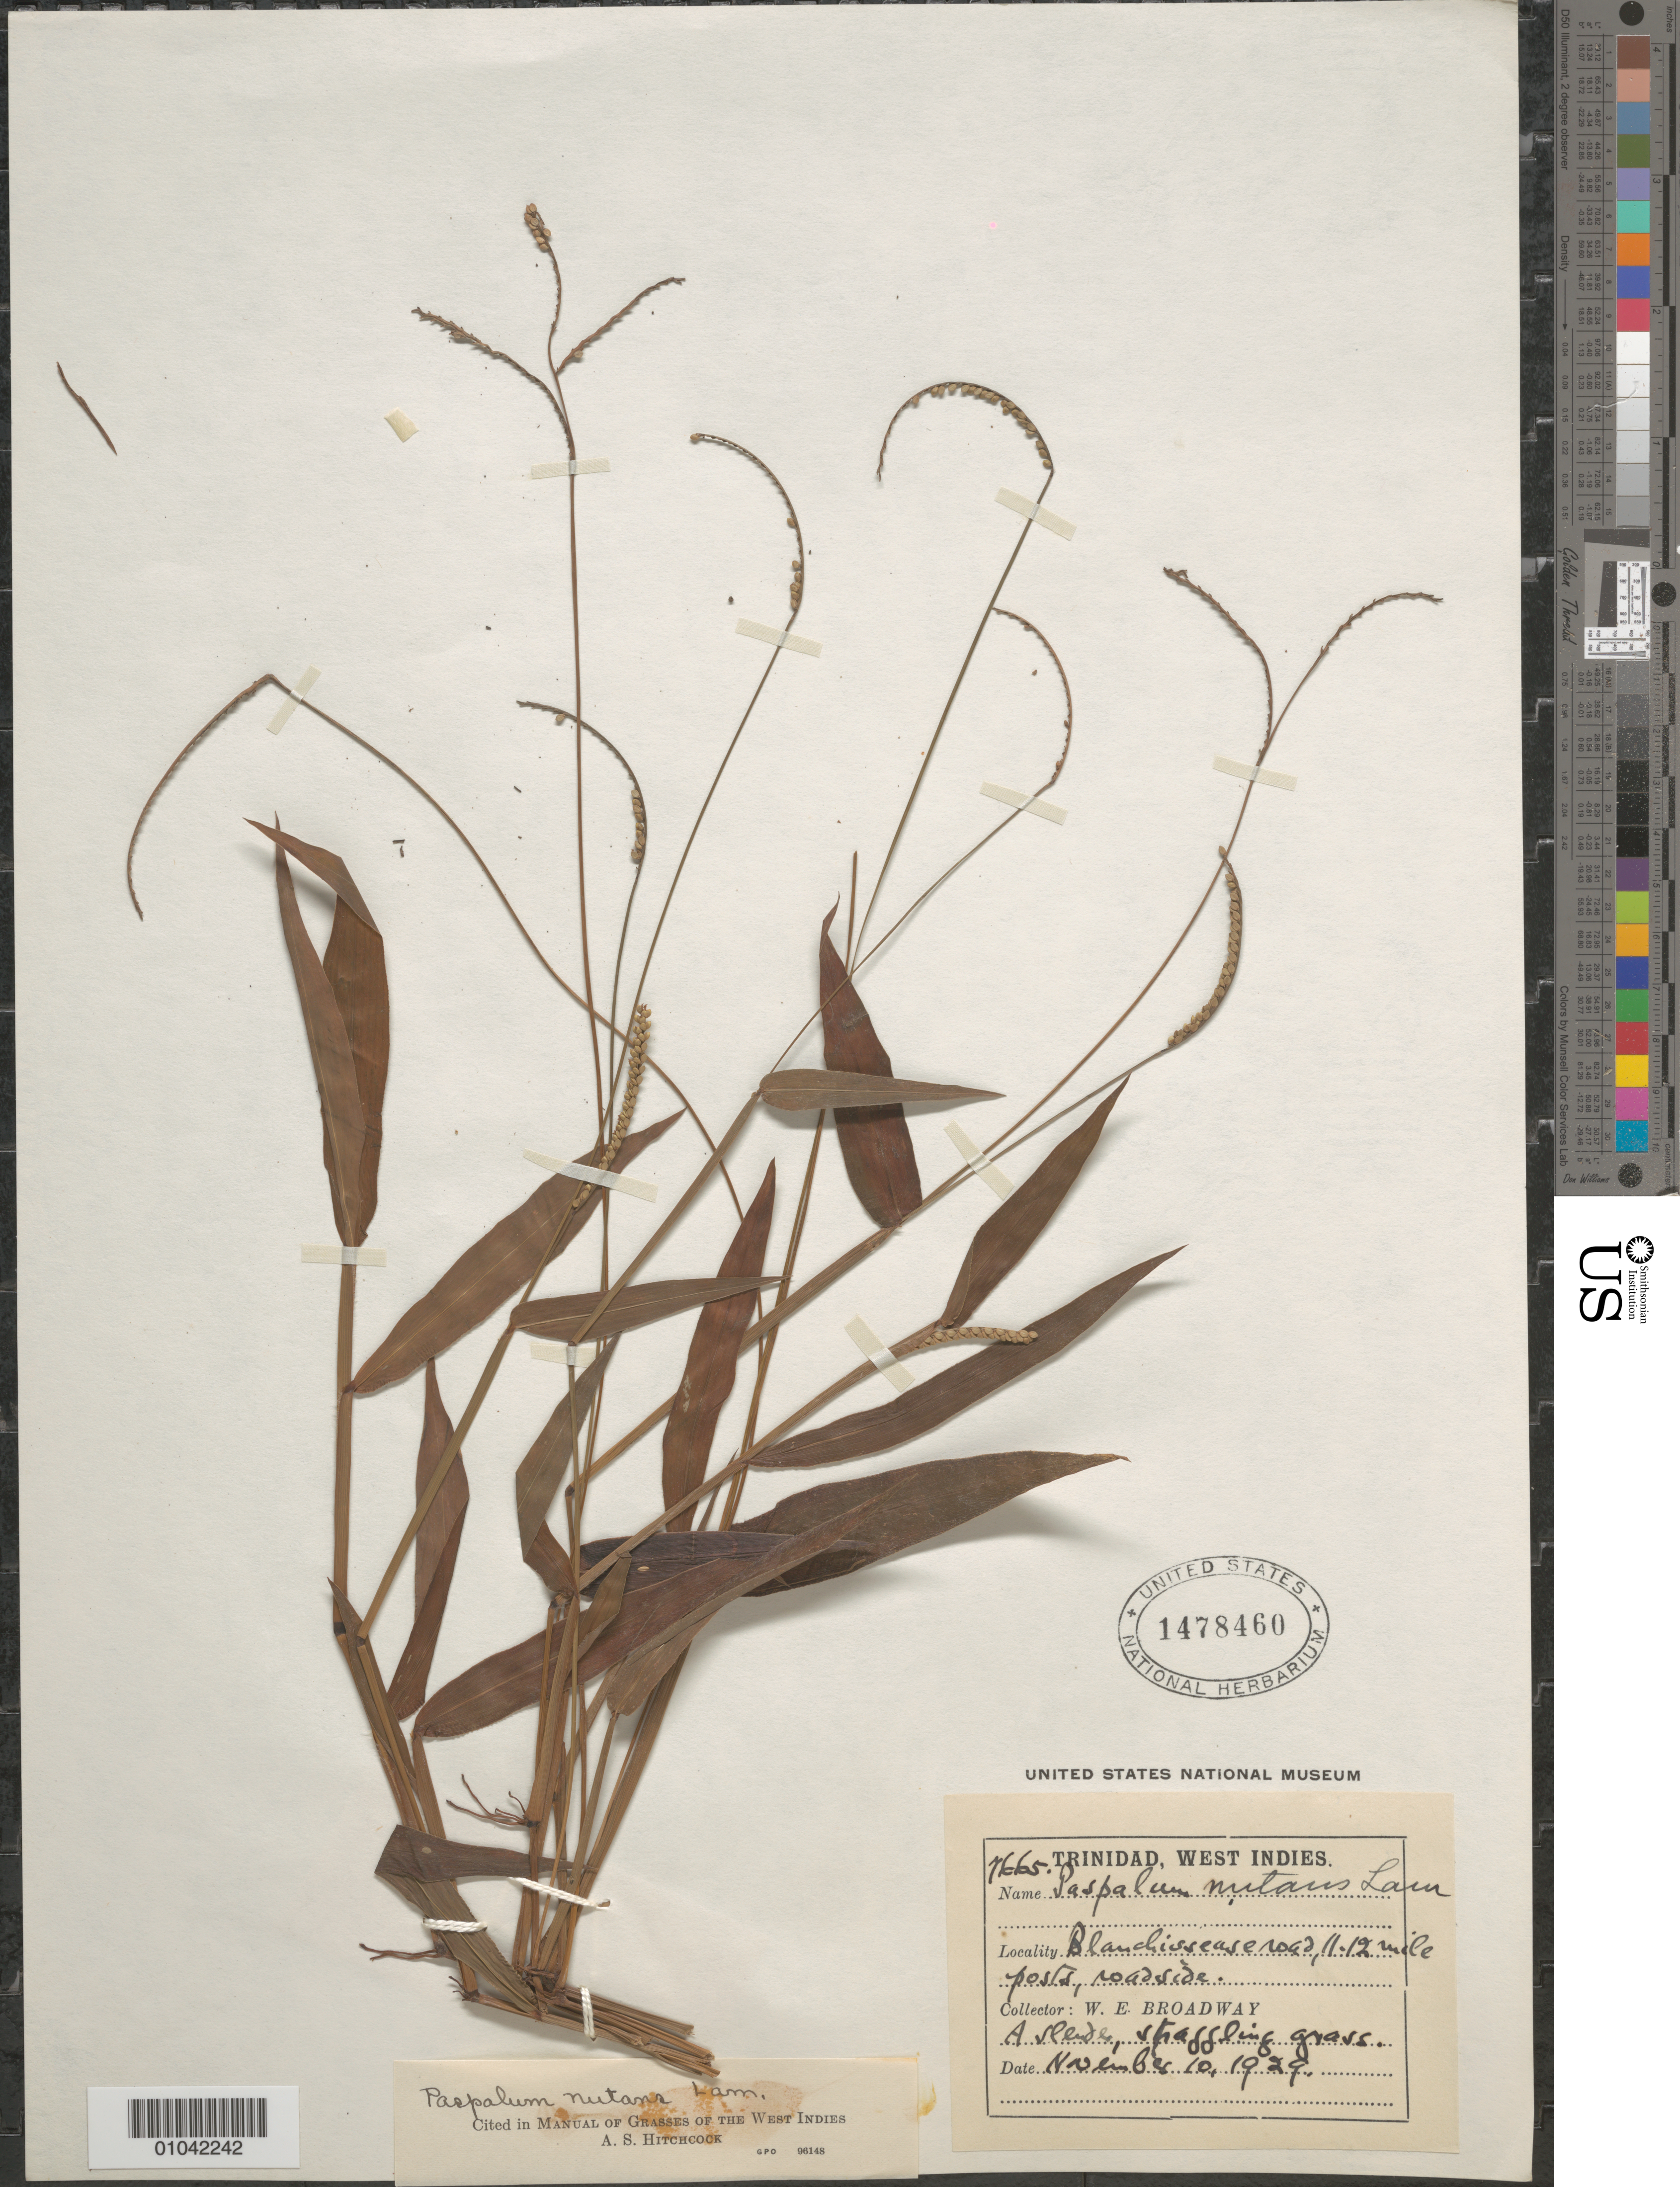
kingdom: Plantae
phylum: Tracheophyta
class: Liliopsida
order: Poales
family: Poaceae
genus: Paspalum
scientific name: Paspalum nutans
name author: Lam.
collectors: W. E. Broadway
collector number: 7665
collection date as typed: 01 Nov 1929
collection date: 1929-11-01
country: Trinidad and Tobago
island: Trinidad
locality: Blanchissease Road, 11-12 mile posts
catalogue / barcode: US 1478460